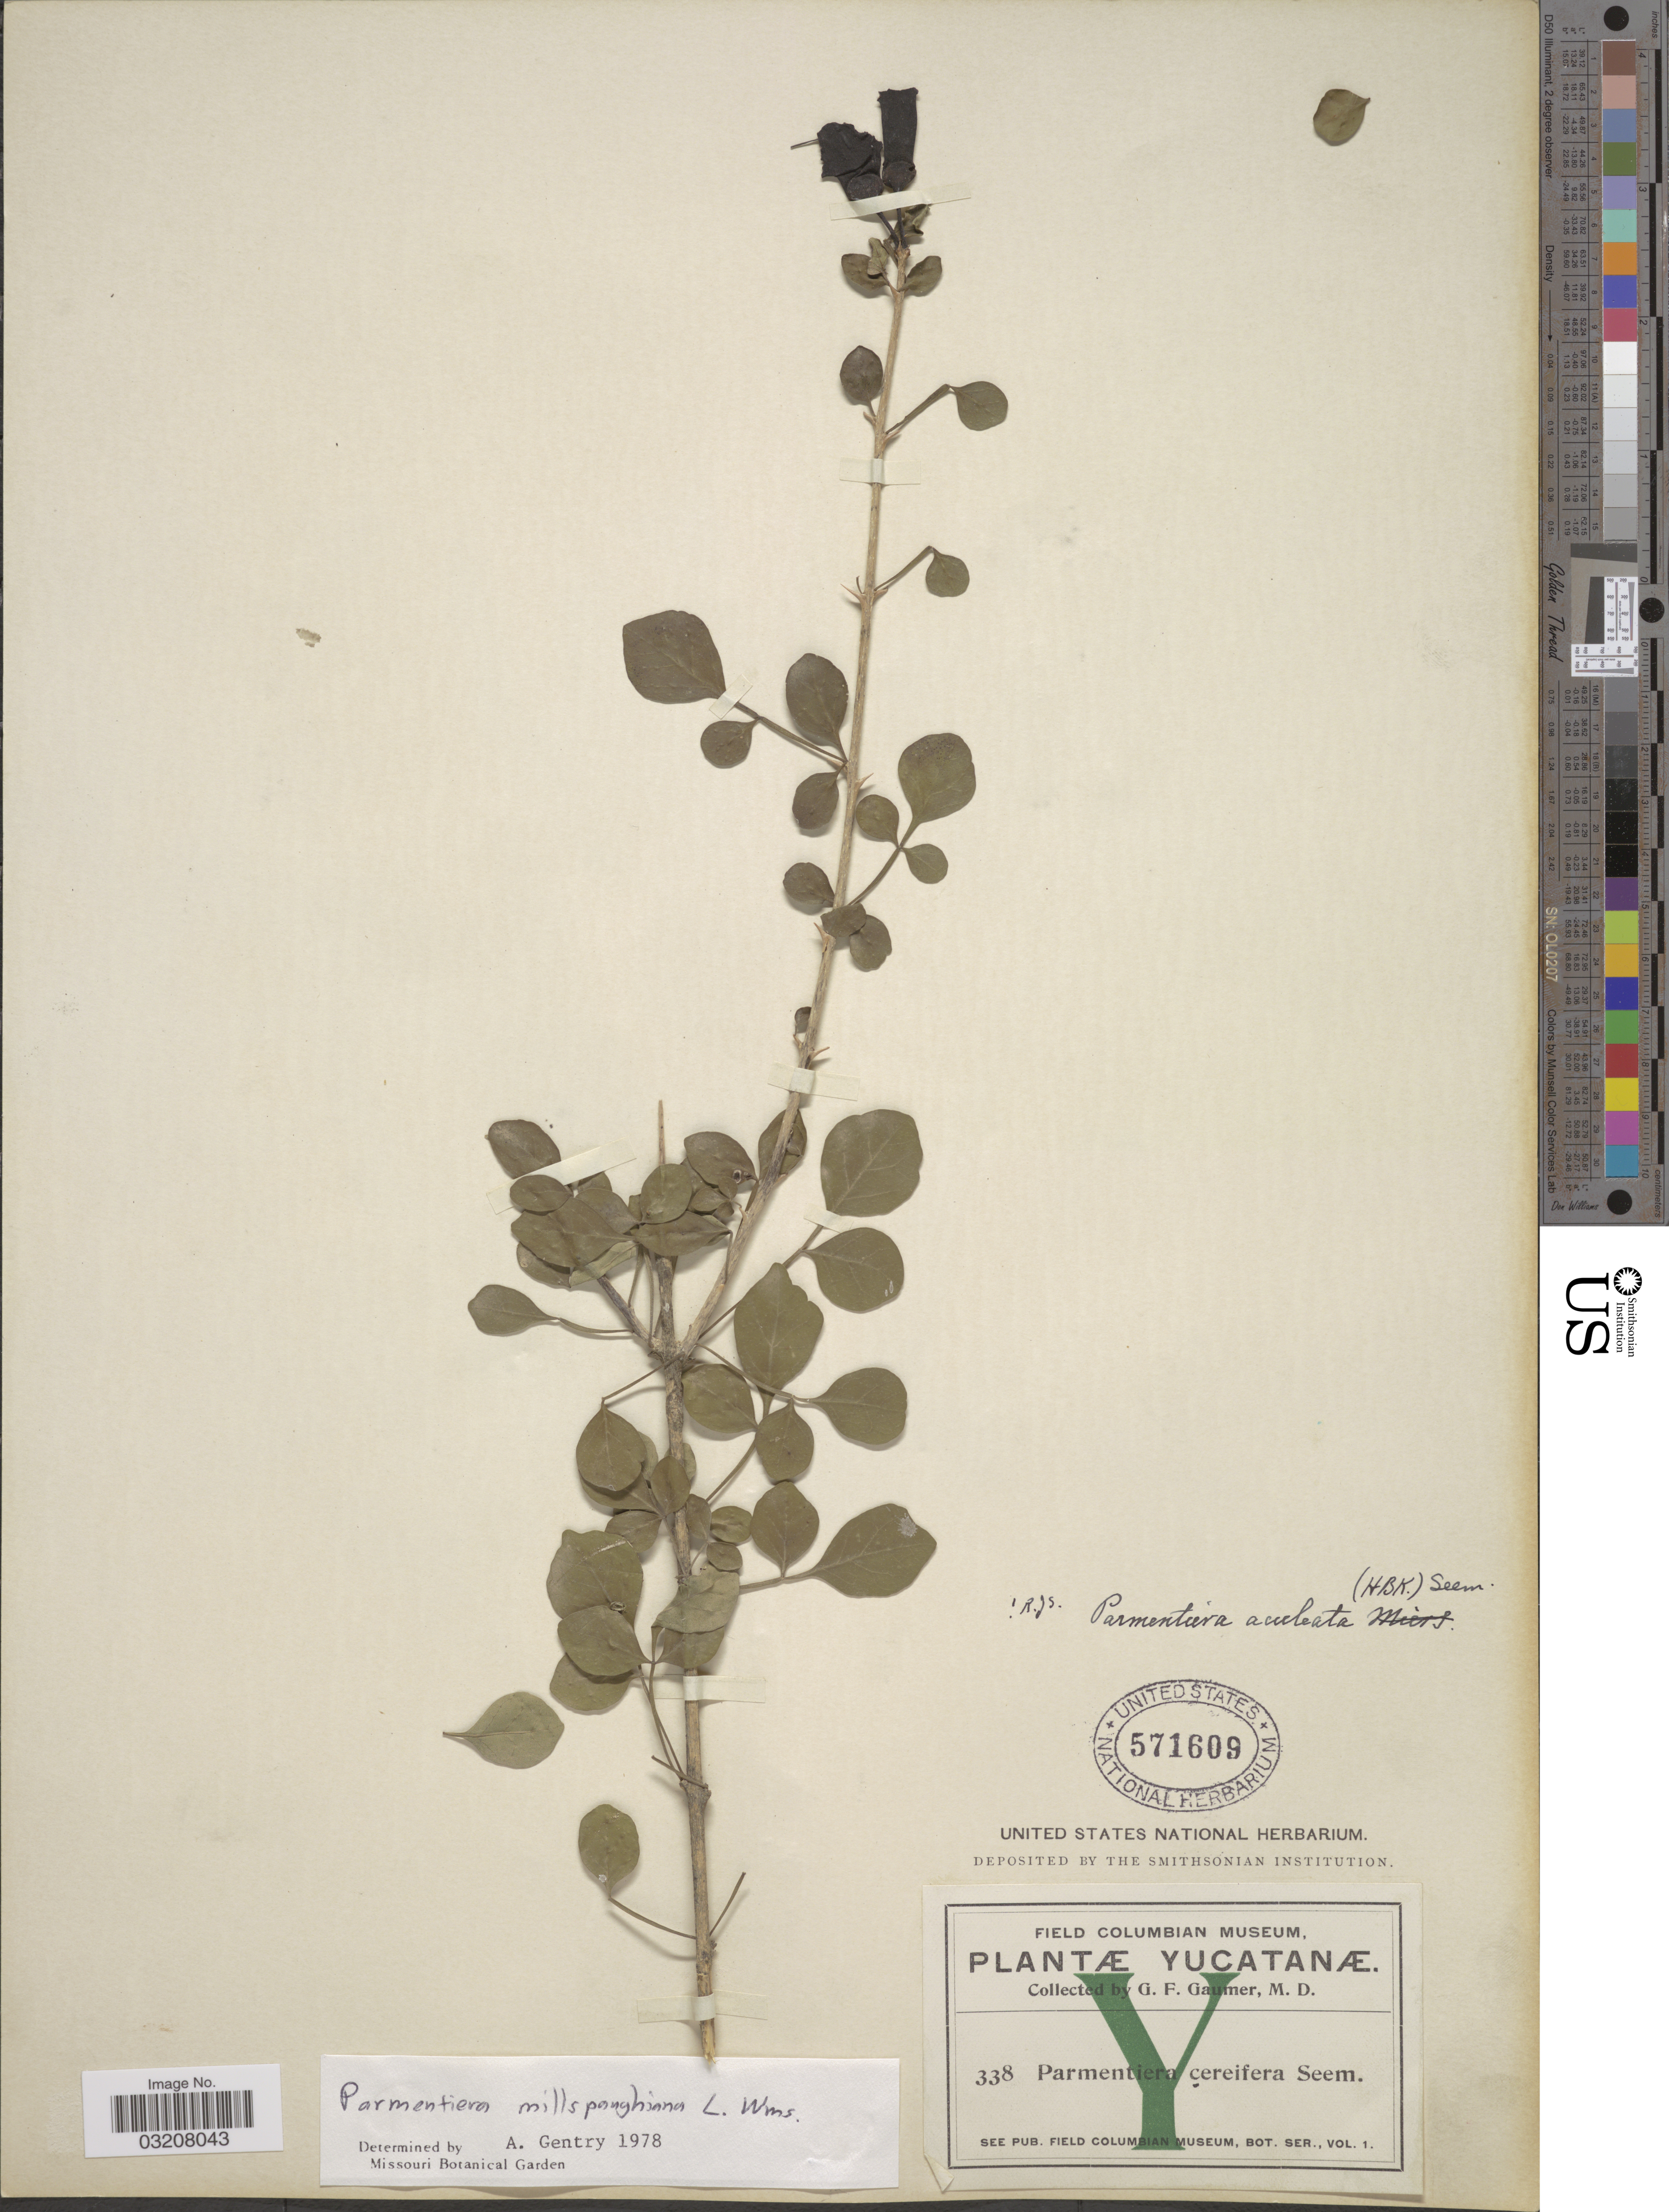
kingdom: Plantae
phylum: Tracheophyta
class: Magnoliopsida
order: Lamiales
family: Bignoniaceae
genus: Parmentiera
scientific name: Parmentiera millspaughiana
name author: L.O. Williams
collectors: G. F. Gaumer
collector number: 338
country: Mexico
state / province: Yucatán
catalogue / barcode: US 571609